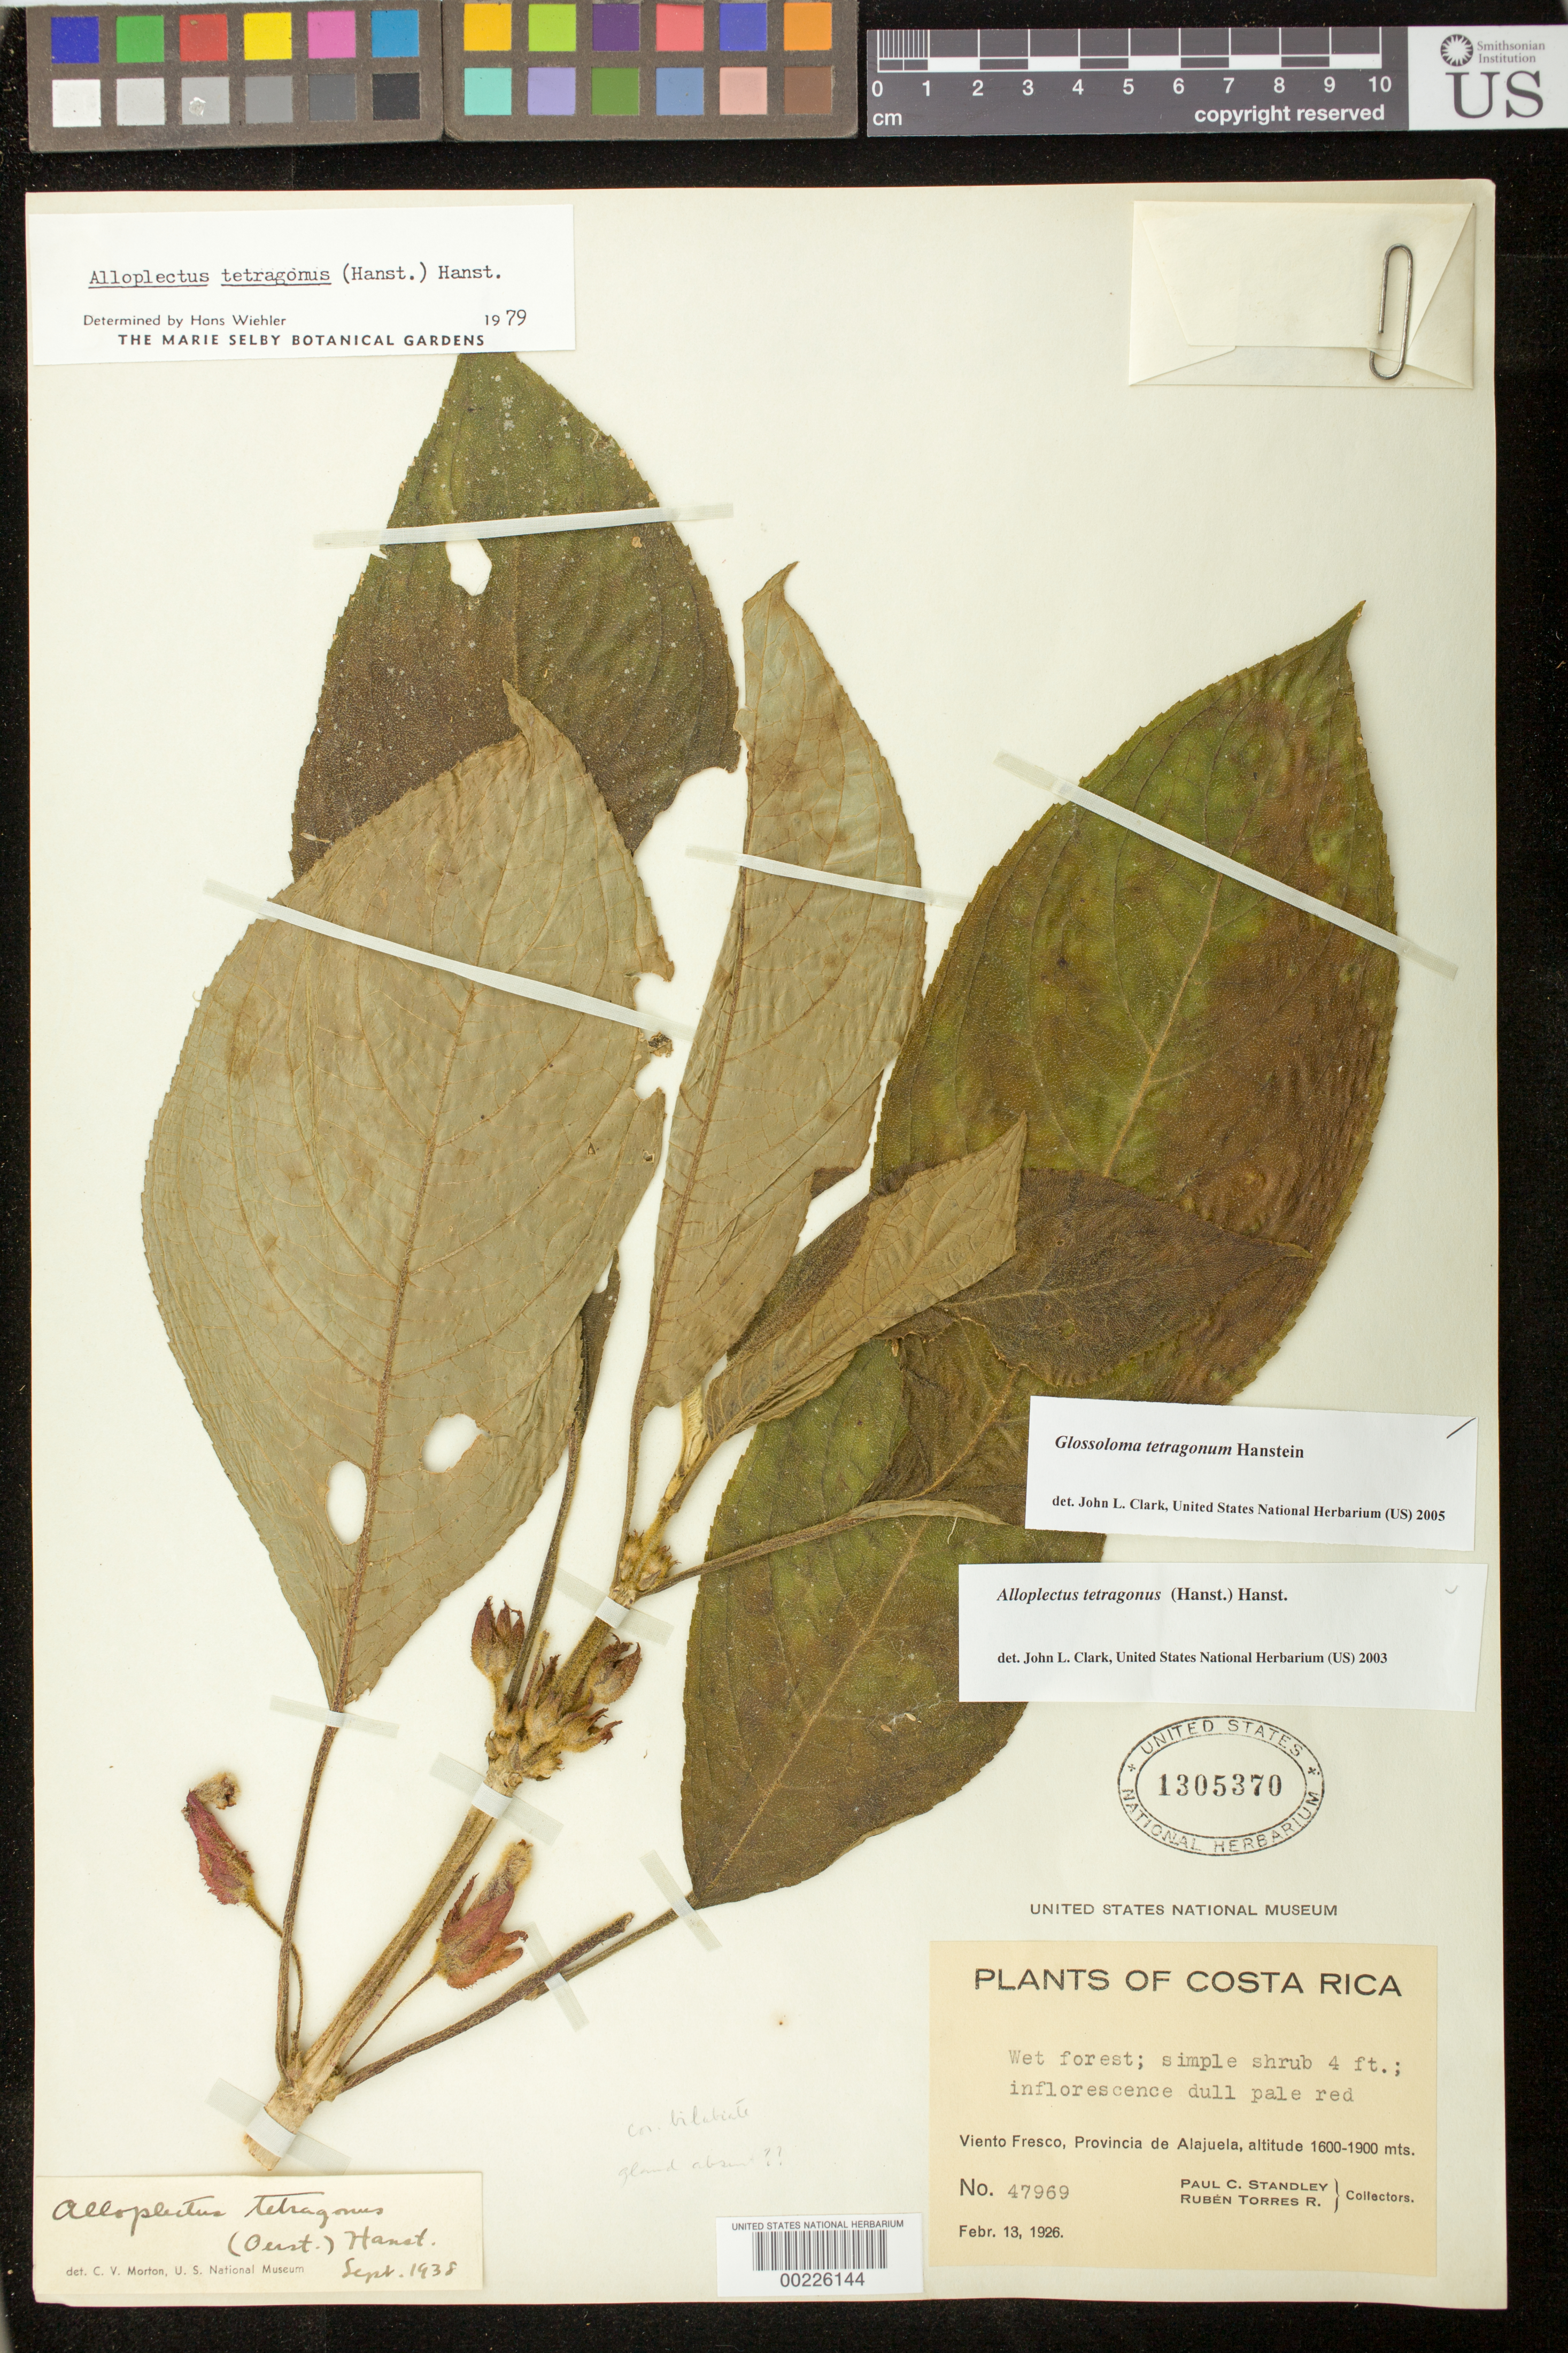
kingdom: Plantae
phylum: Tracheophyta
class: Magnoliopsida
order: Lamiales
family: Gesneriaceae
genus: Glossoloma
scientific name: Glossoloma tetragonum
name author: Hanst.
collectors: P. C. Standley & R. Torres R.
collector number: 47969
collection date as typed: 13 Feb 1926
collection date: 1926-02-13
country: Costa Rica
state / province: Alajuela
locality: Viento Fresco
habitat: Wet forest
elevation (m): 1600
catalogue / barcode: US 1305370